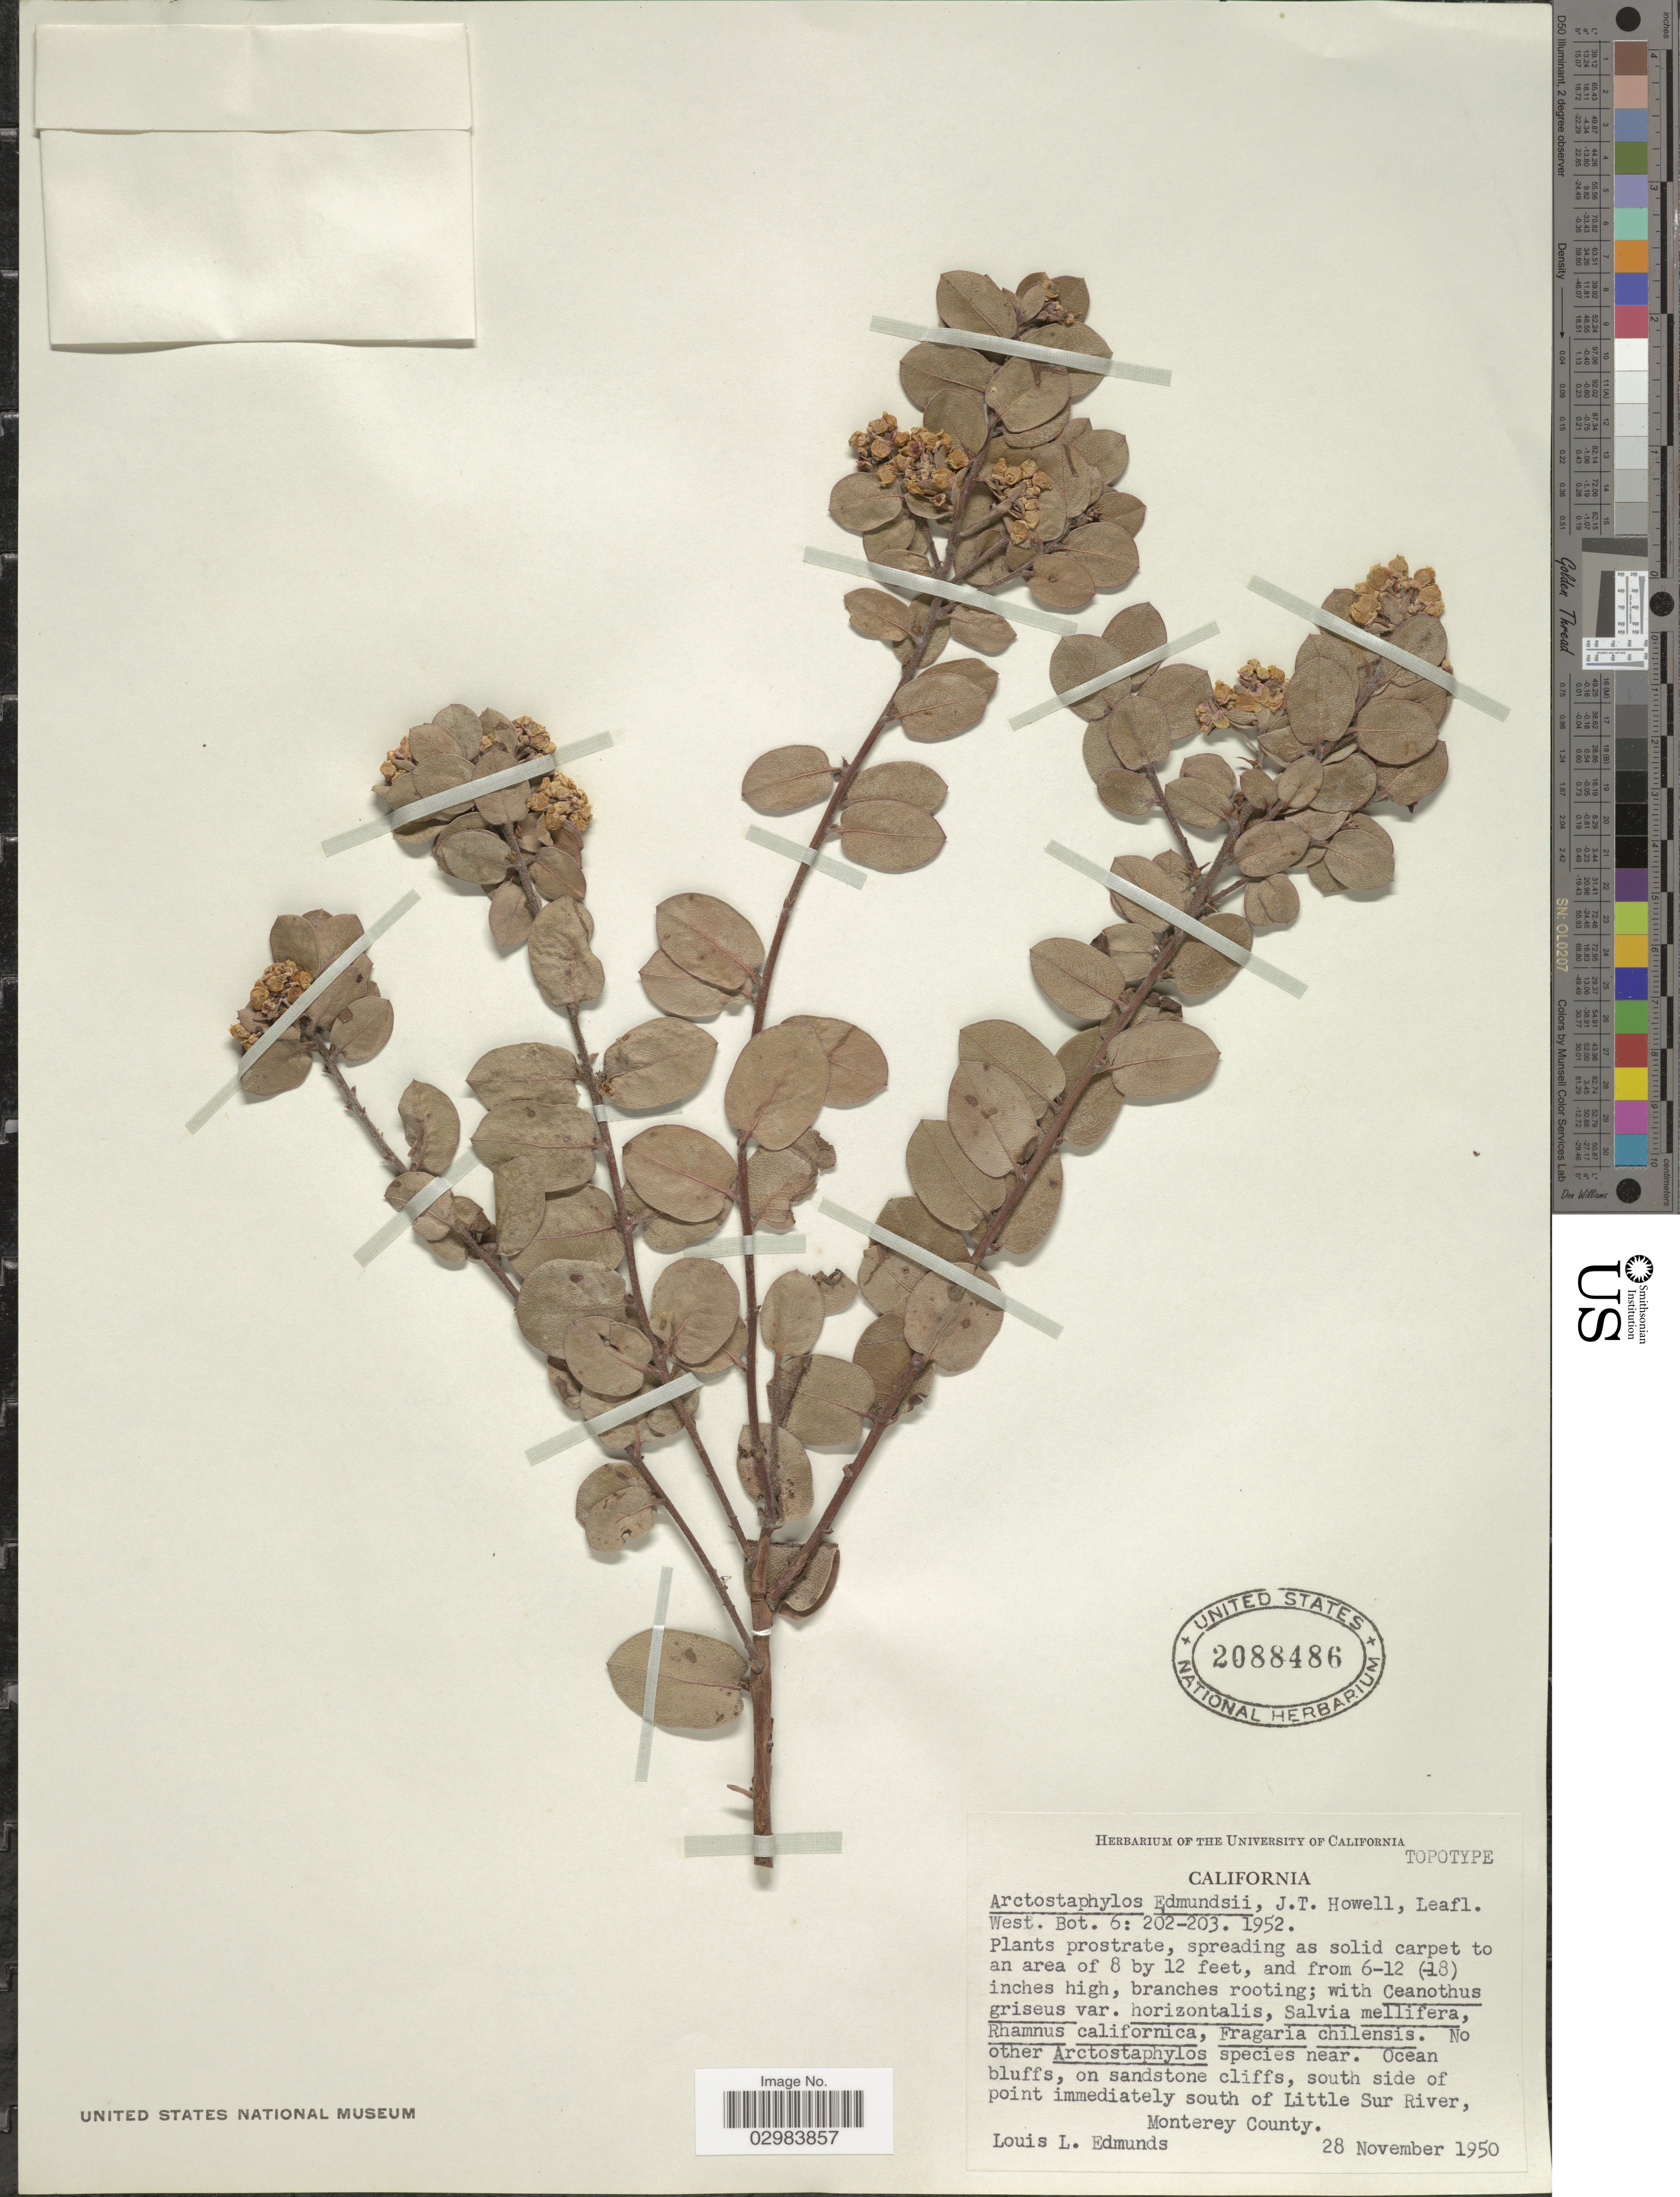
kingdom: Plantae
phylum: Tracheophyta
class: Magnoliopsida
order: Ericales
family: Ericaceae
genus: Arctostaphylos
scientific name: Arctostaphylos edmundsii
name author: J.T. Howell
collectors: L. Edmunds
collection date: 1950-11-28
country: United States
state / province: California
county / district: Monterey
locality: Ocean bluffs, on sandstone cliffs, south side of point immediately south of Little Sur River, Monterey County.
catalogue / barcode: US 2088486